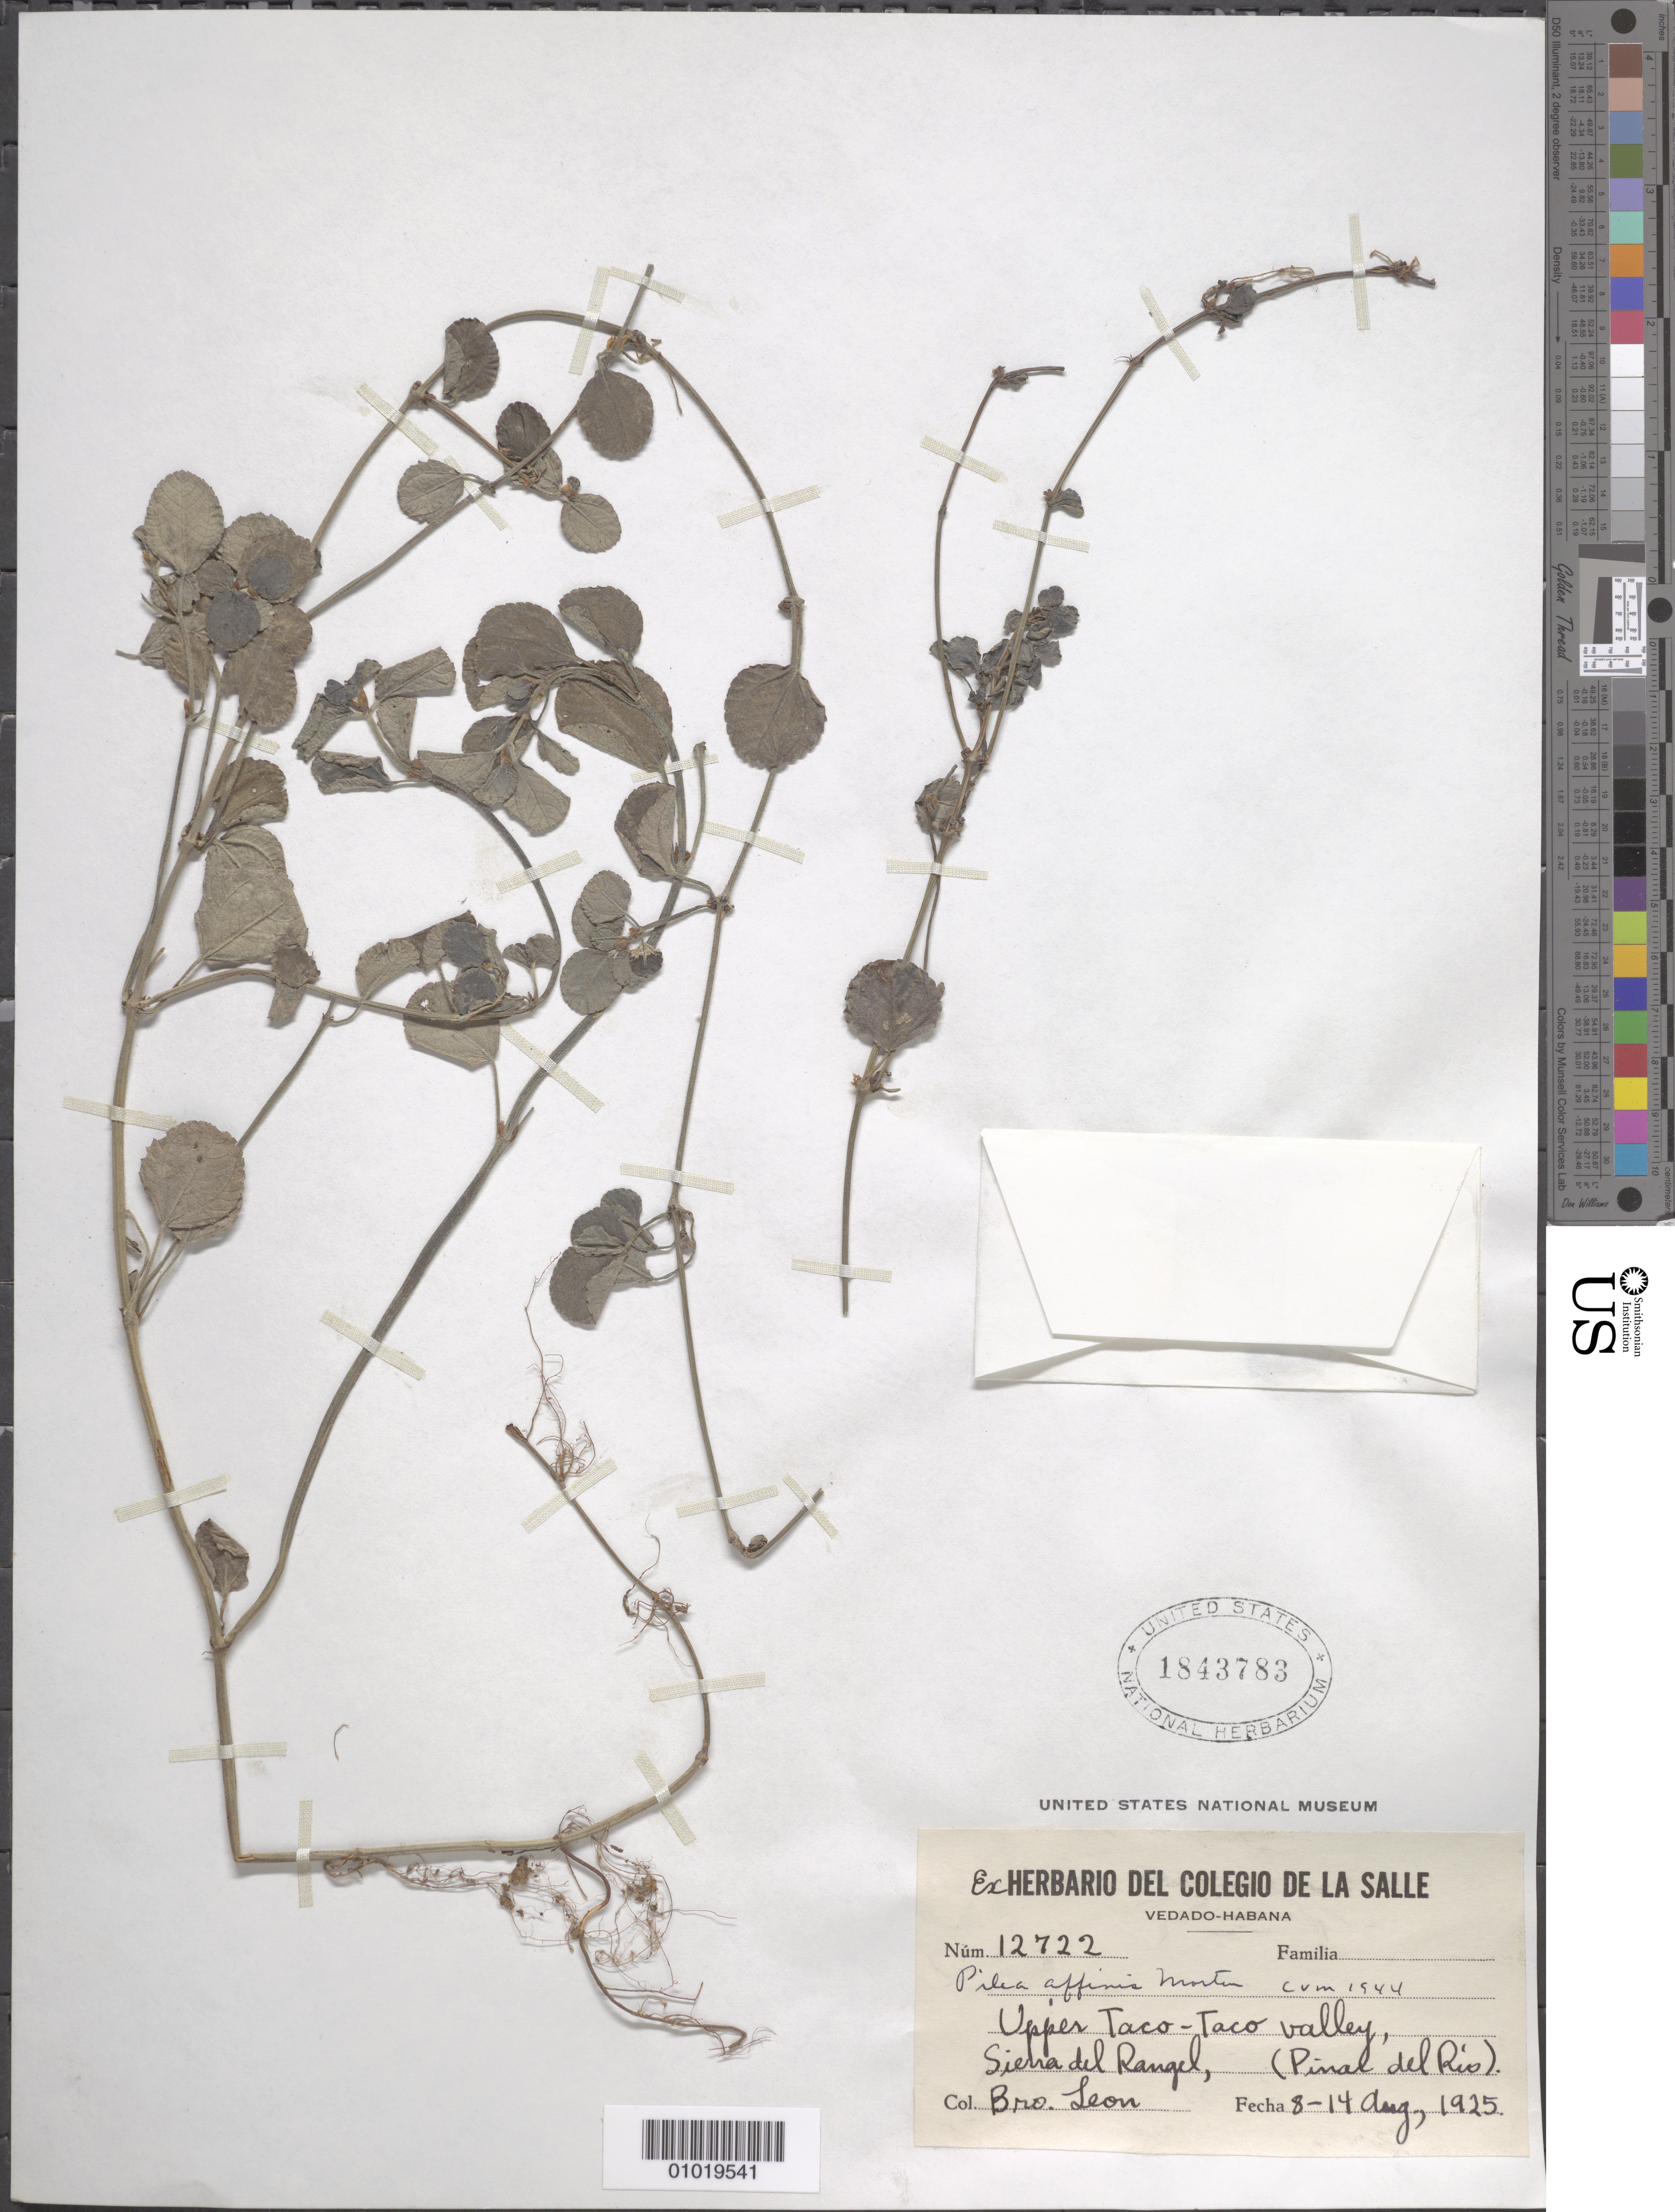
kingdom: Plantae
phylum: Tracheophyta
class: Magnoliopsida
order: Rosales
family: Urticaceae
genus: Pilea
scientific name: Pilea affinis var. affinis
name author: C.V. Morton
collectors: Bro. León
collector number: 12722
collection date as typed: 08 Aug 1925 to 14 Aug 1925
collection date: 1925-08-08/1925-08-14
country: Cuba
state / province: Pinar del Rio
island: Cuba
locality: Upper Taco-Taco Valley, Sierra del Rangel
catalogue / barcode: US 1843783